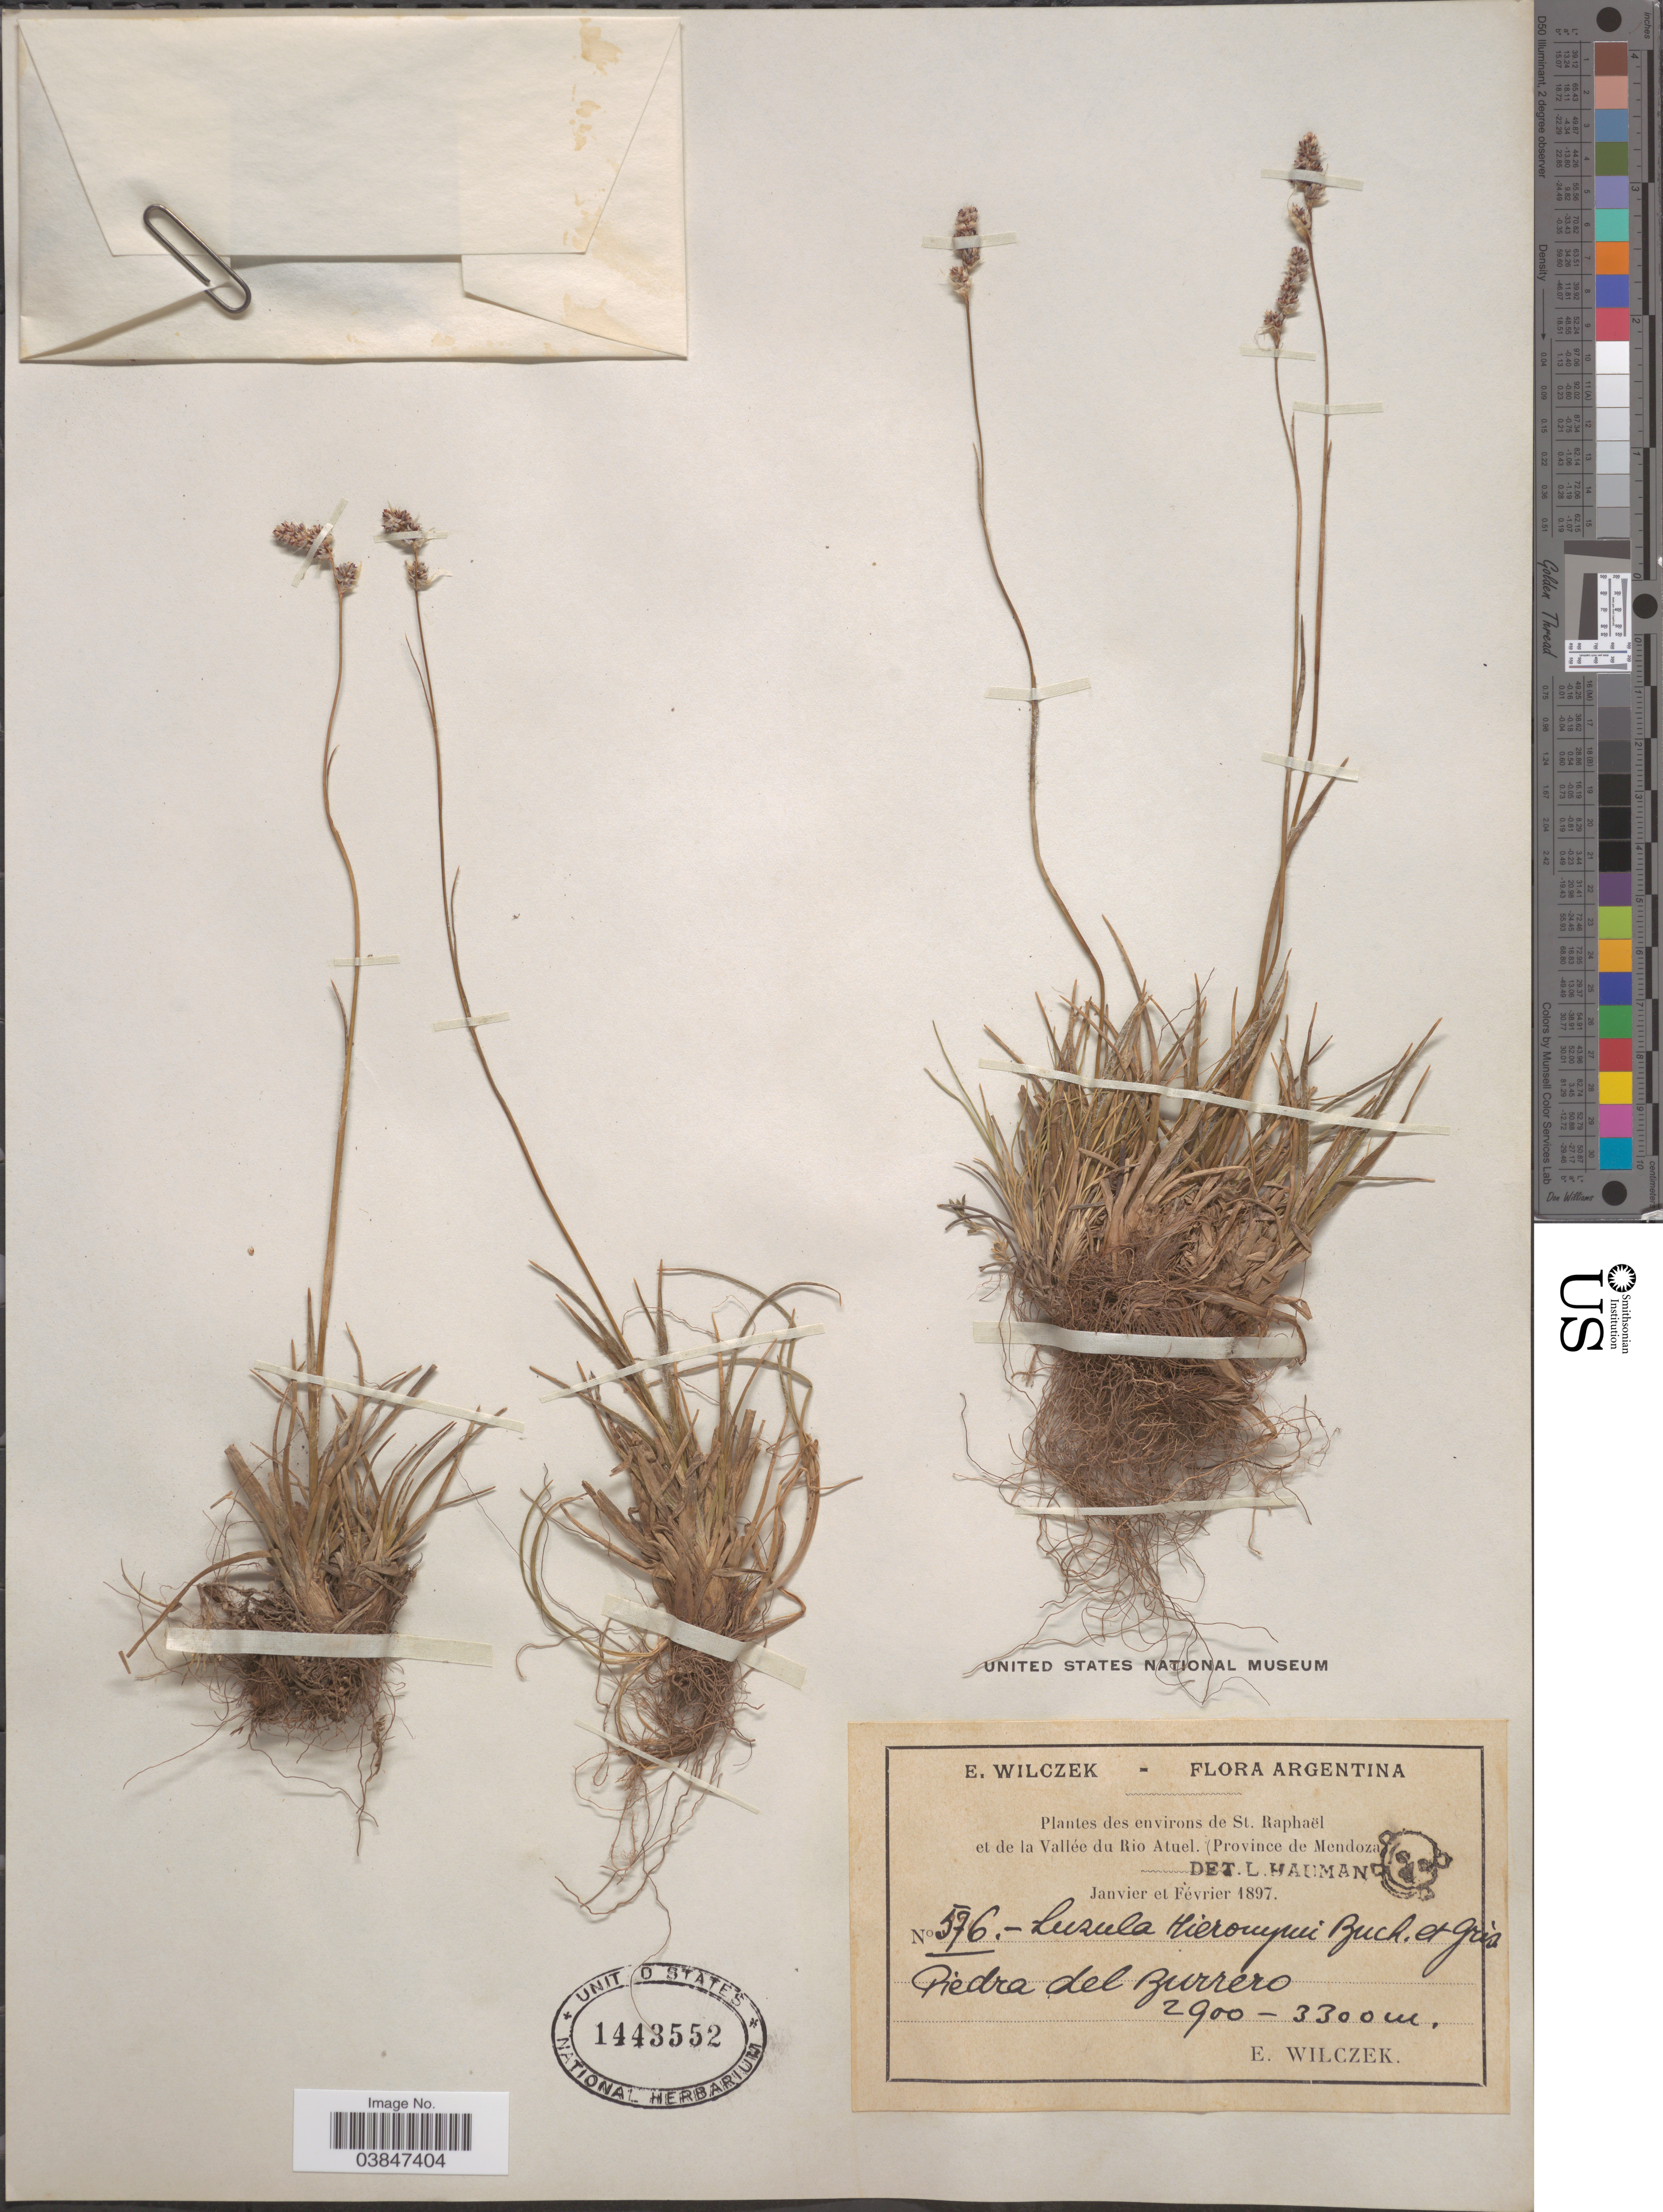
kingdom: Plantae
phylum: Tracheophyta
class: Liliopsida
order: Poales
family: Juncaceae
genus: Luzula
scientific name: Luzula hieronymi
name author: Buchenau & Griseb.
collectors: E. Wilczek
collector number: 576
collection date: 1897-01/1897-02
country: Argentina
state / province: Mendoza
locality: Environs de St. Raphaël et de la Vallée du Rio Atuel. Piedra del Burrero.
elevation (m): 2900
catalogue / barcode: US 1443552